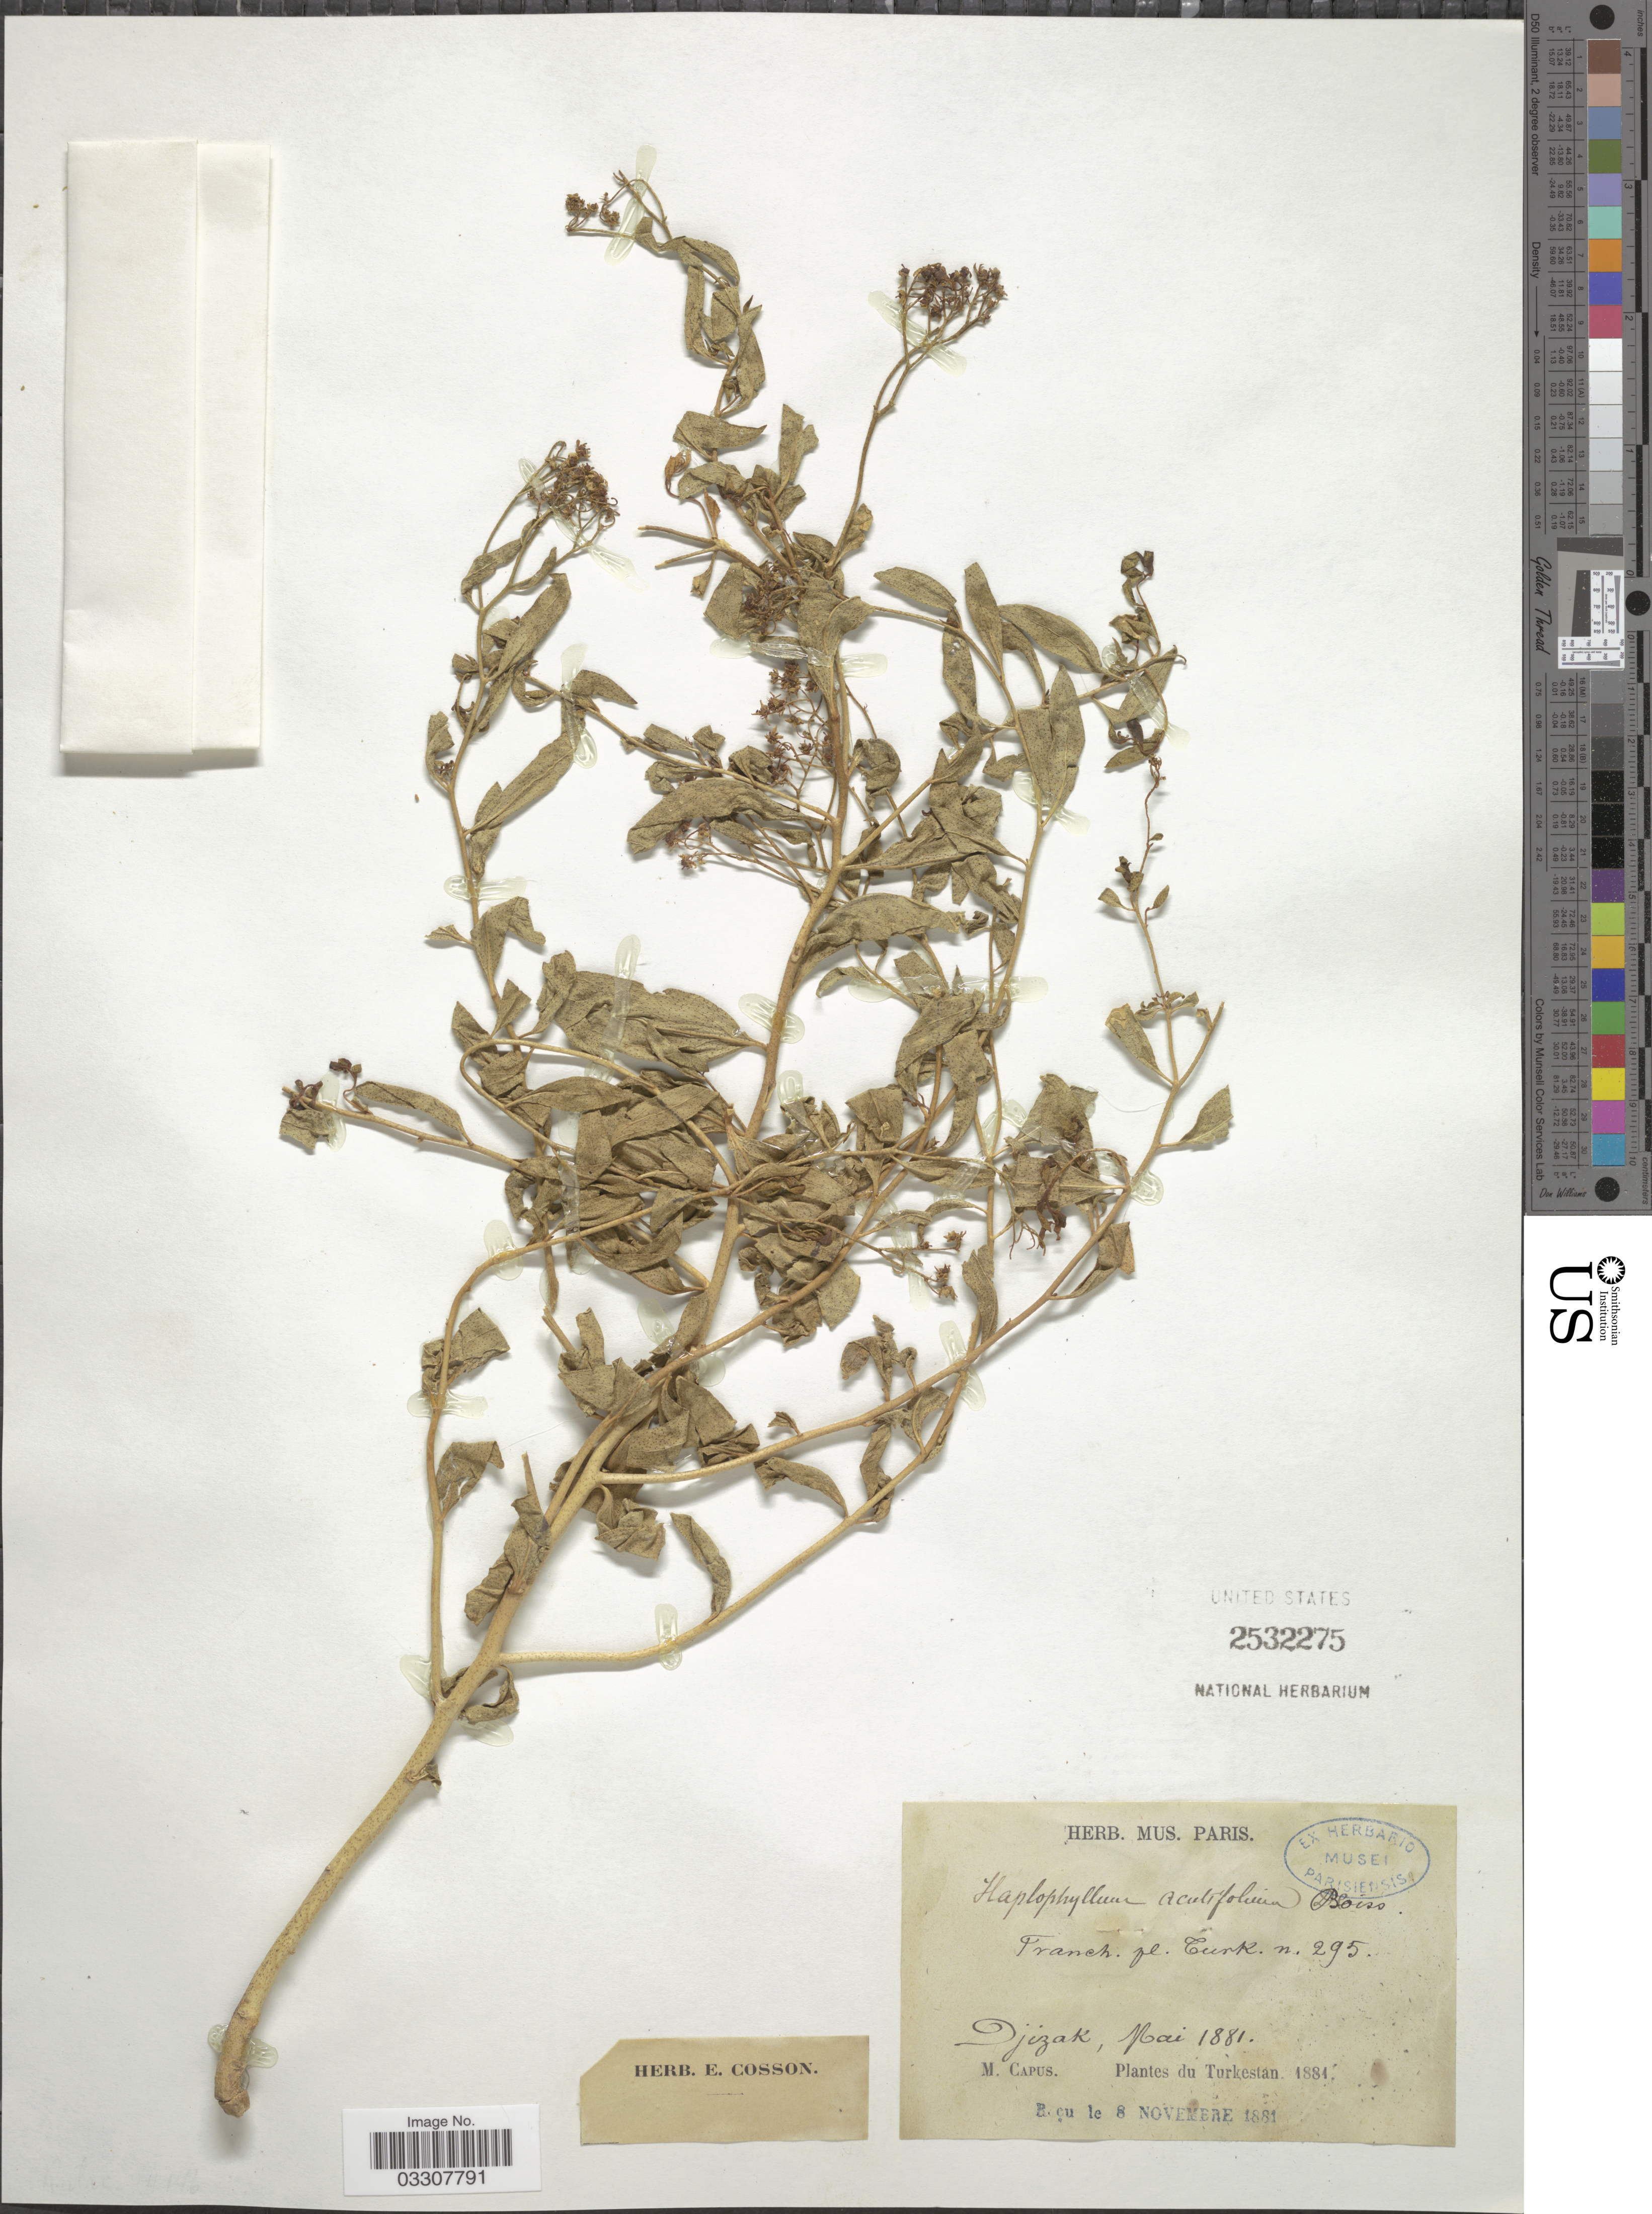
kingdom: Plantae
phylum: Tracheophyta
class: Magnoliopsida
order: Sapindales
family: Rutaceae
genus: Haplophyllum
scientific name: Haplophyllum acutifolium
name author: (DC.) G. Don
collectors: M. Capus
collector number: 295?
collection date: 1881-05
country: Uzbekistan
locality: Djizak. Turkestan.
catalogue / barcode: US 2532275